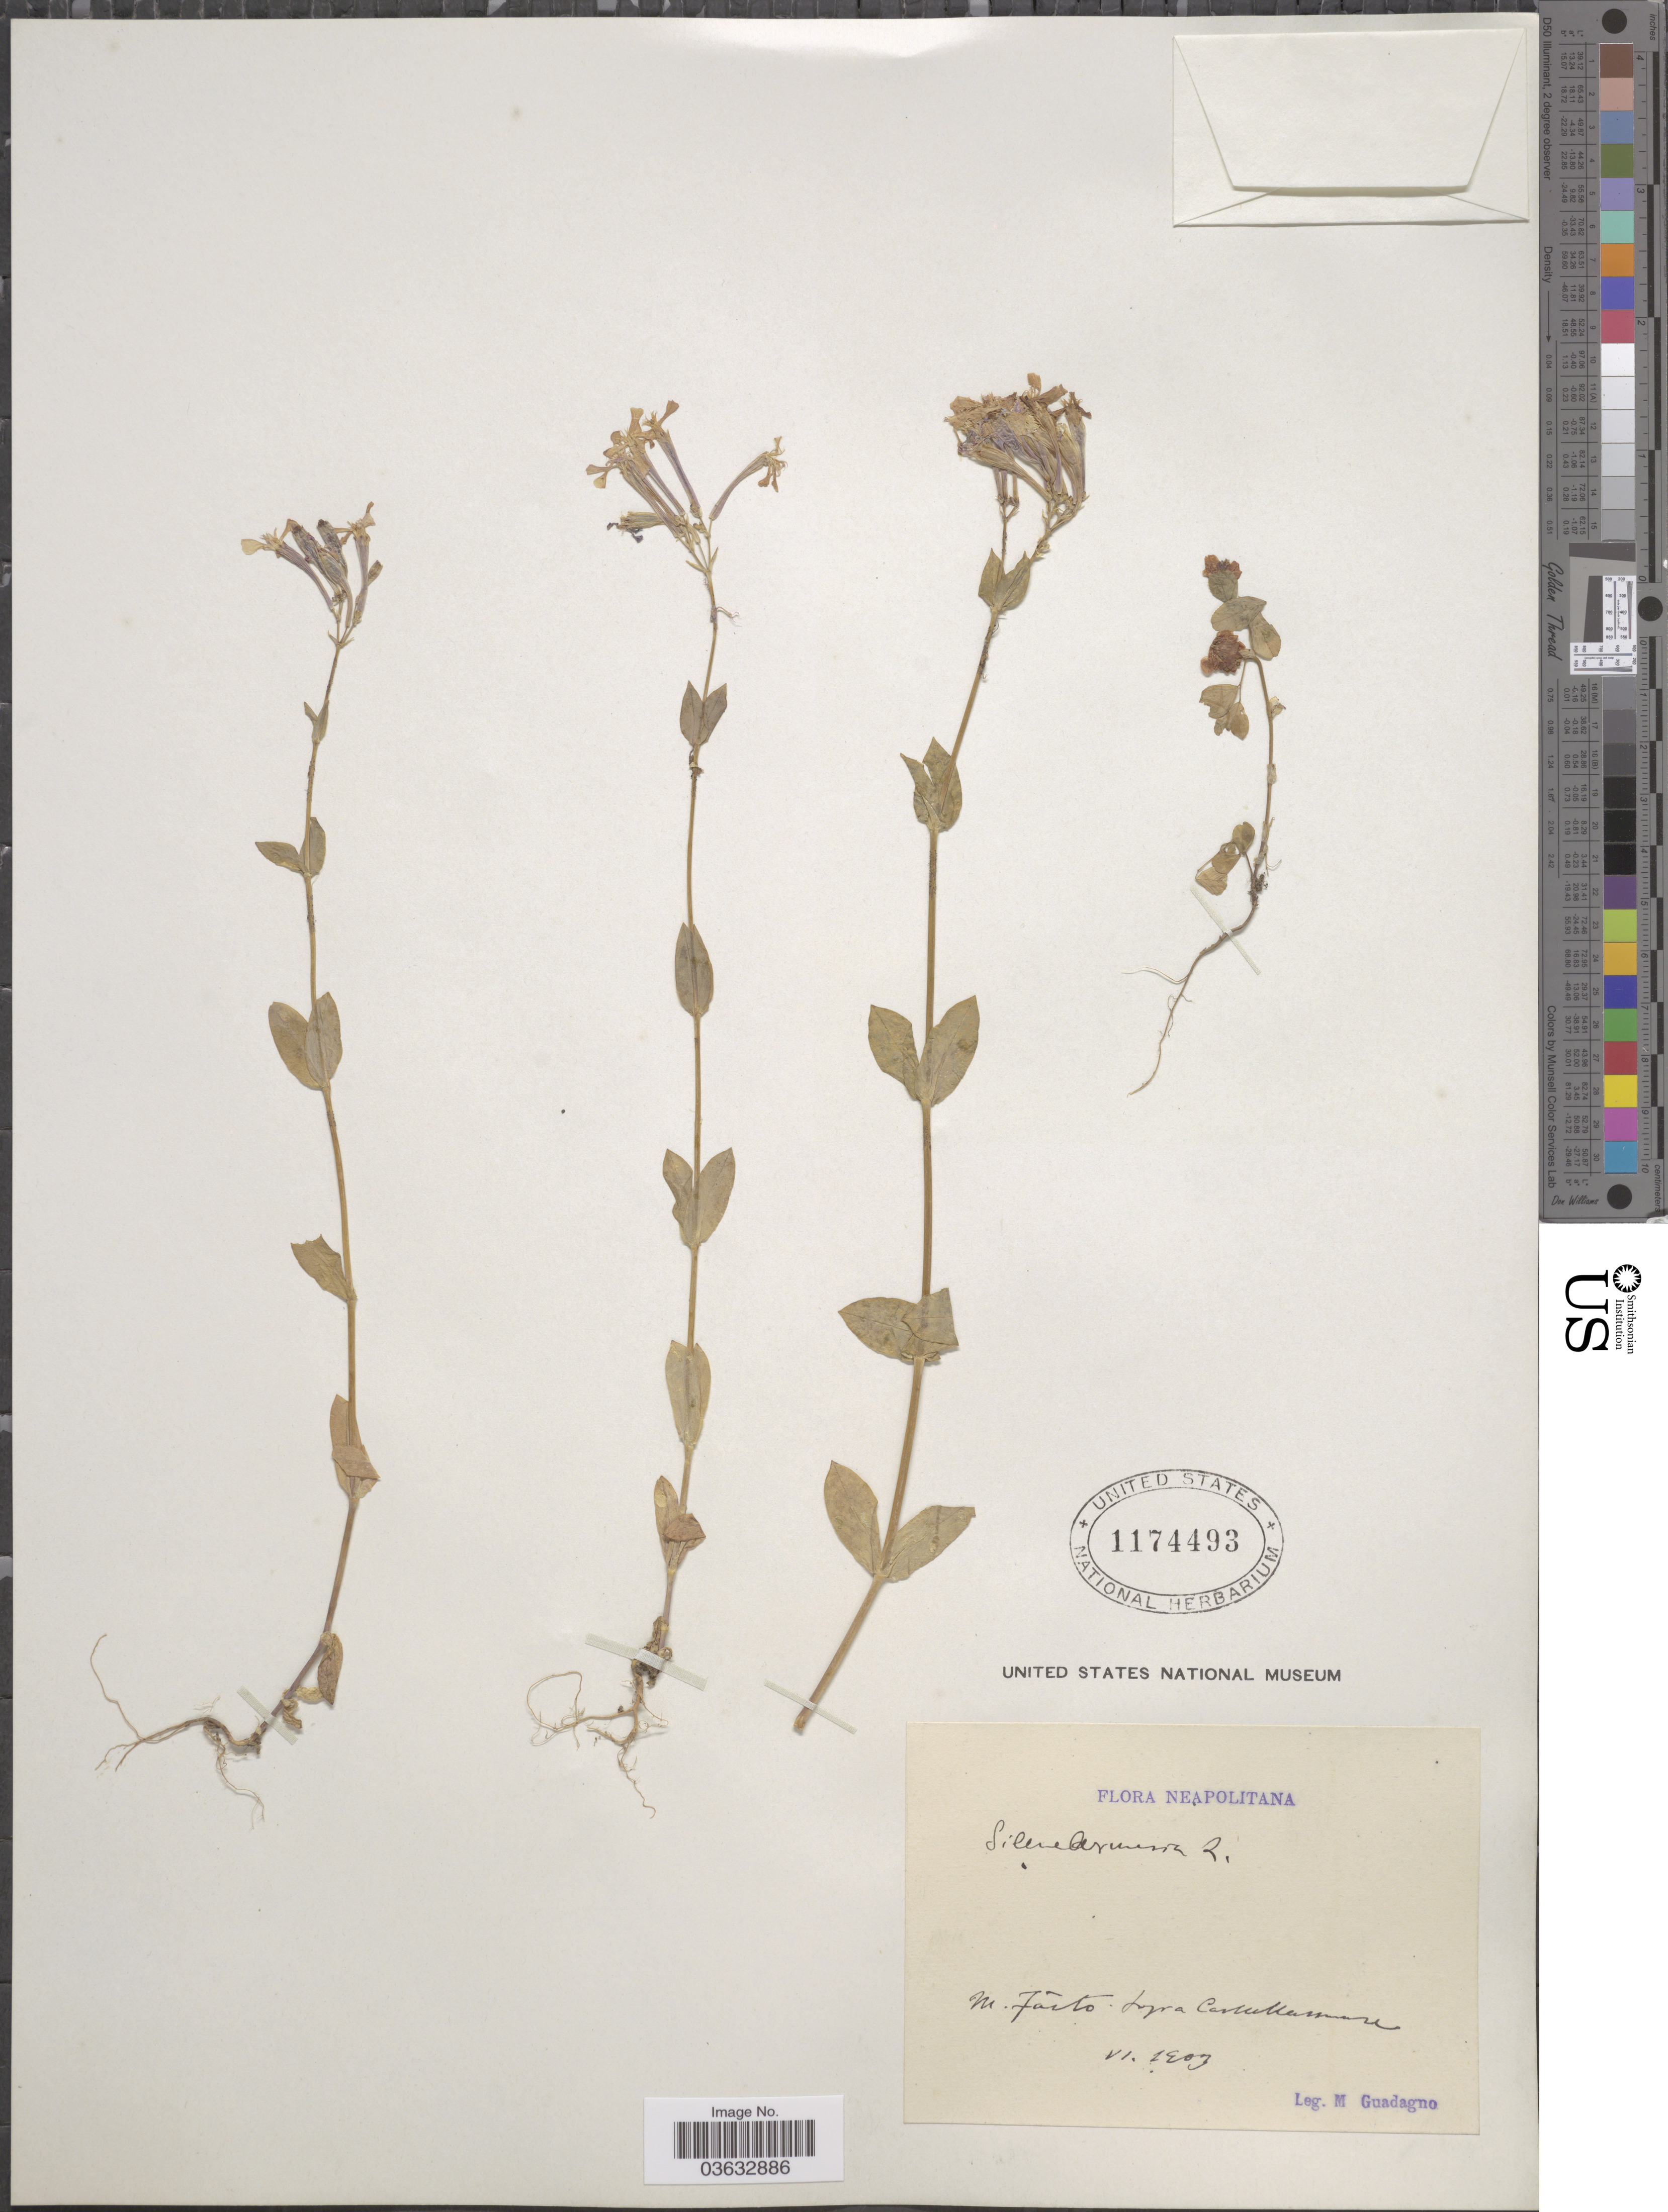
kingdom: Plantae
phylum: Tracheophyta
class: Magnoliopsida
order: Caryophyllales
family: Caryophyllaceae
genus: Atocion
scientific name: Atocion armeria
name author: (L.) Raf.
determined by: U.S. National Herbarium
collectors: M. Guadagno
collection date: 1903-06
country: Italy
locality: Neapolitana. M. Faito: tyra ca [illegible text].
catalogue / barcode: US 1174493